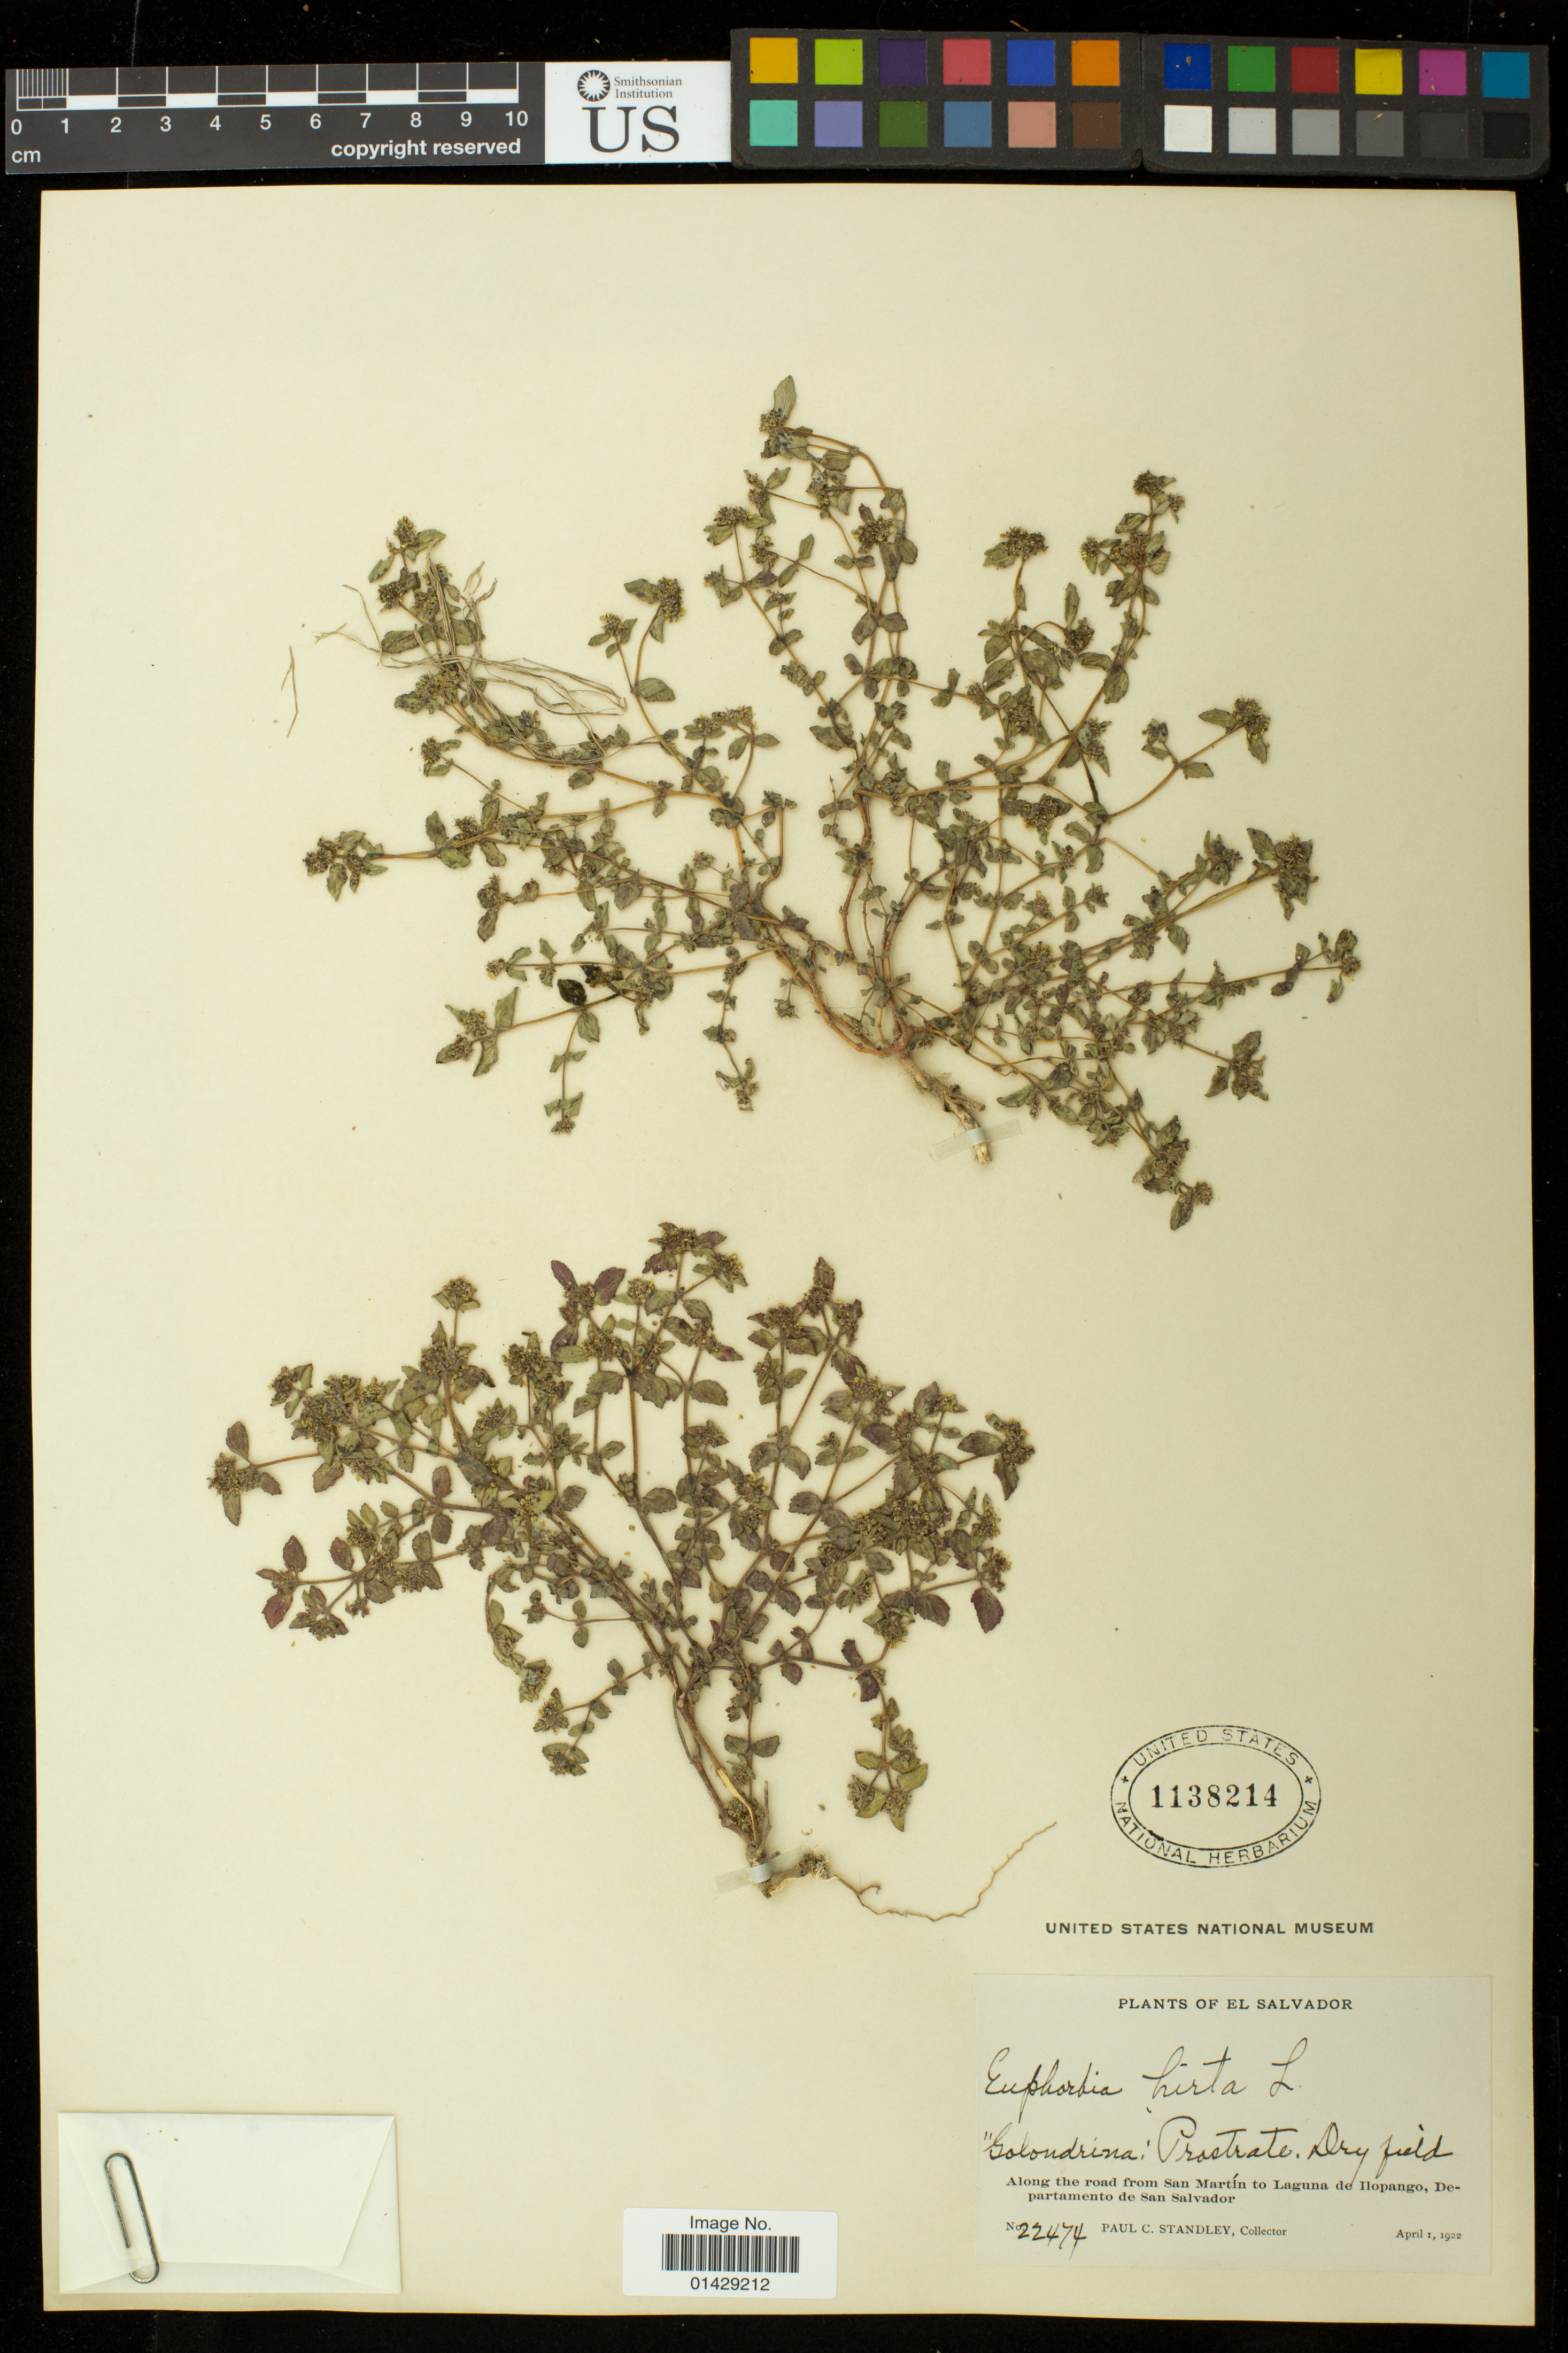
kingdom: Plantae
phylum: Tracheophyta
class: Magnoliopsida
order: Malpighiales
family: Euphorbiaceae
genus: Euphorbia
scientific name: Euphorbia hirta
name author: L.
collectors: P. C. Standley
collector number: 22474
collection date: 1922-04-01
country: El Salvador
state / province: San Salvador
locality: Dry field along the road from San Martin to Laguna de Ilopango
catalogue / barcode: US 1138214